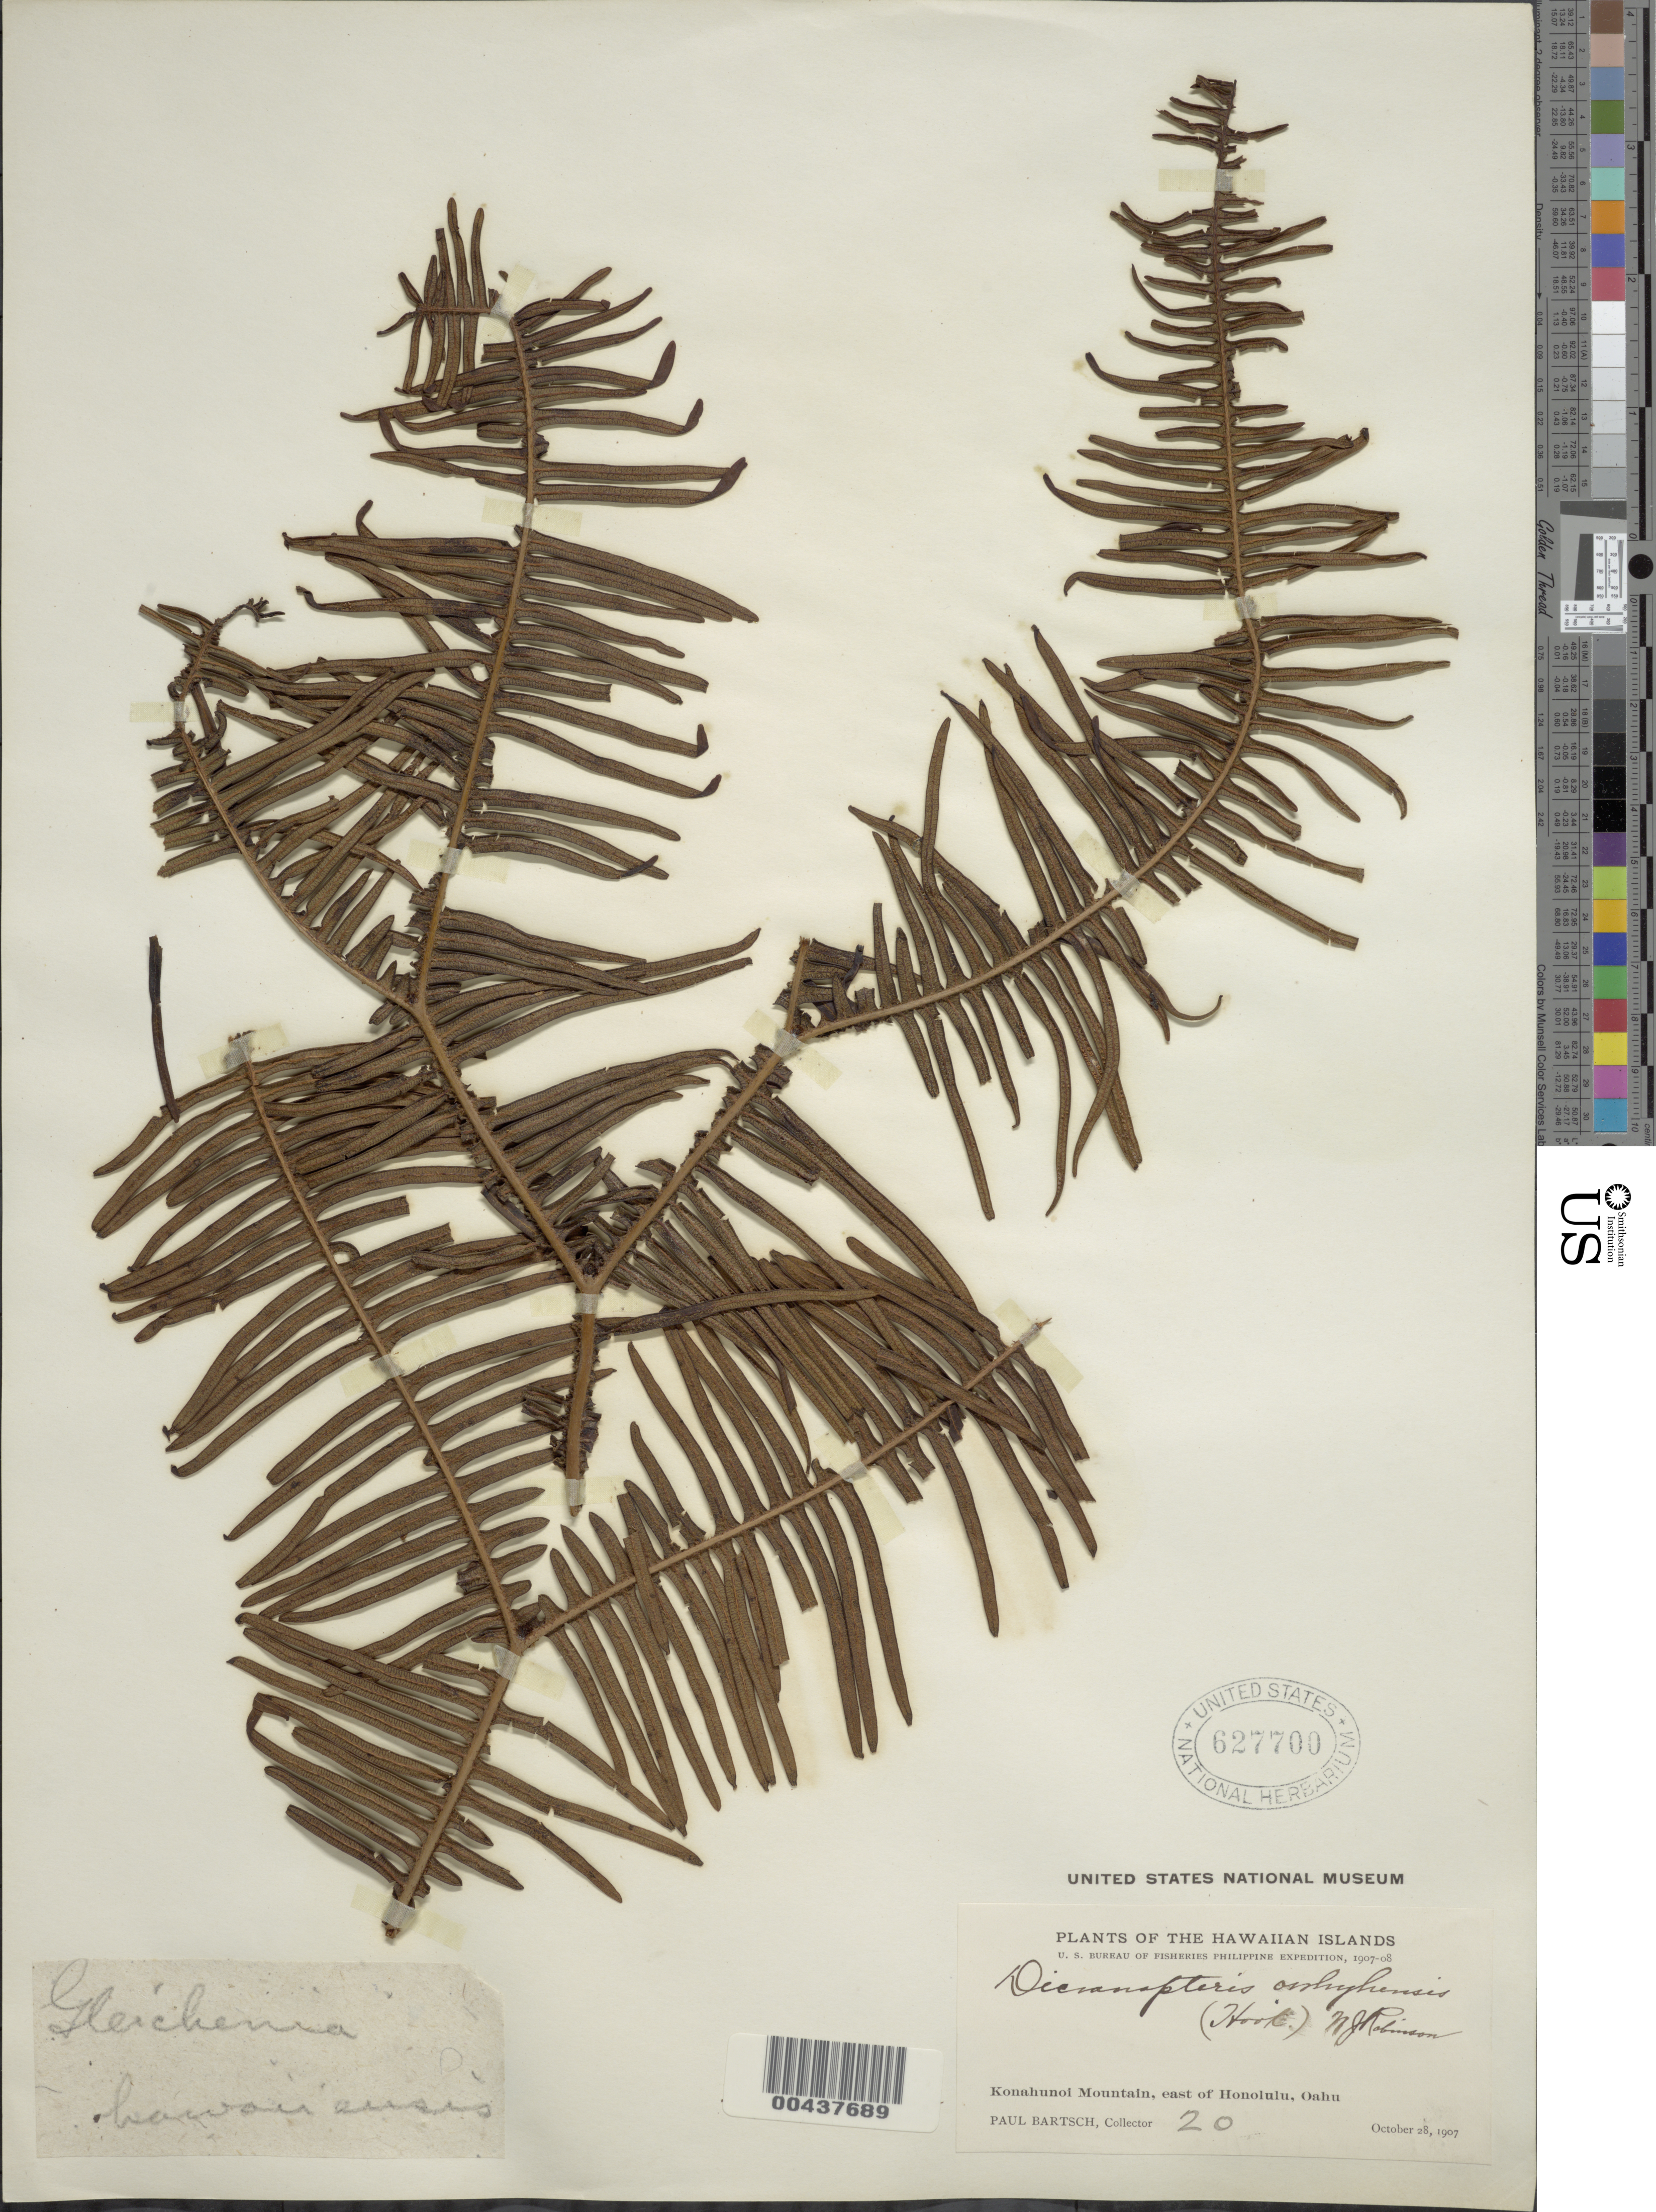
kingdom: Plantae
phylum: Tracheophyta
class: Polypodiopsida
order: Gleicheniales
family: Gleicheniaceae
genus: Sticherus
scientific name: Sticherus owhyhensis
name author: (Hook.) Ching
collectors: P. Bartsch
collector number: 20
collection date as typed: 28 Oct 1907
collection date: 1907-10-28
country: United States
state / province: Hawaii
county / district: Honolulu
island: Oahu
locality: Konahunoi Mountain, E of Honolulu, Oahu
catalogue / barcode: US 627700